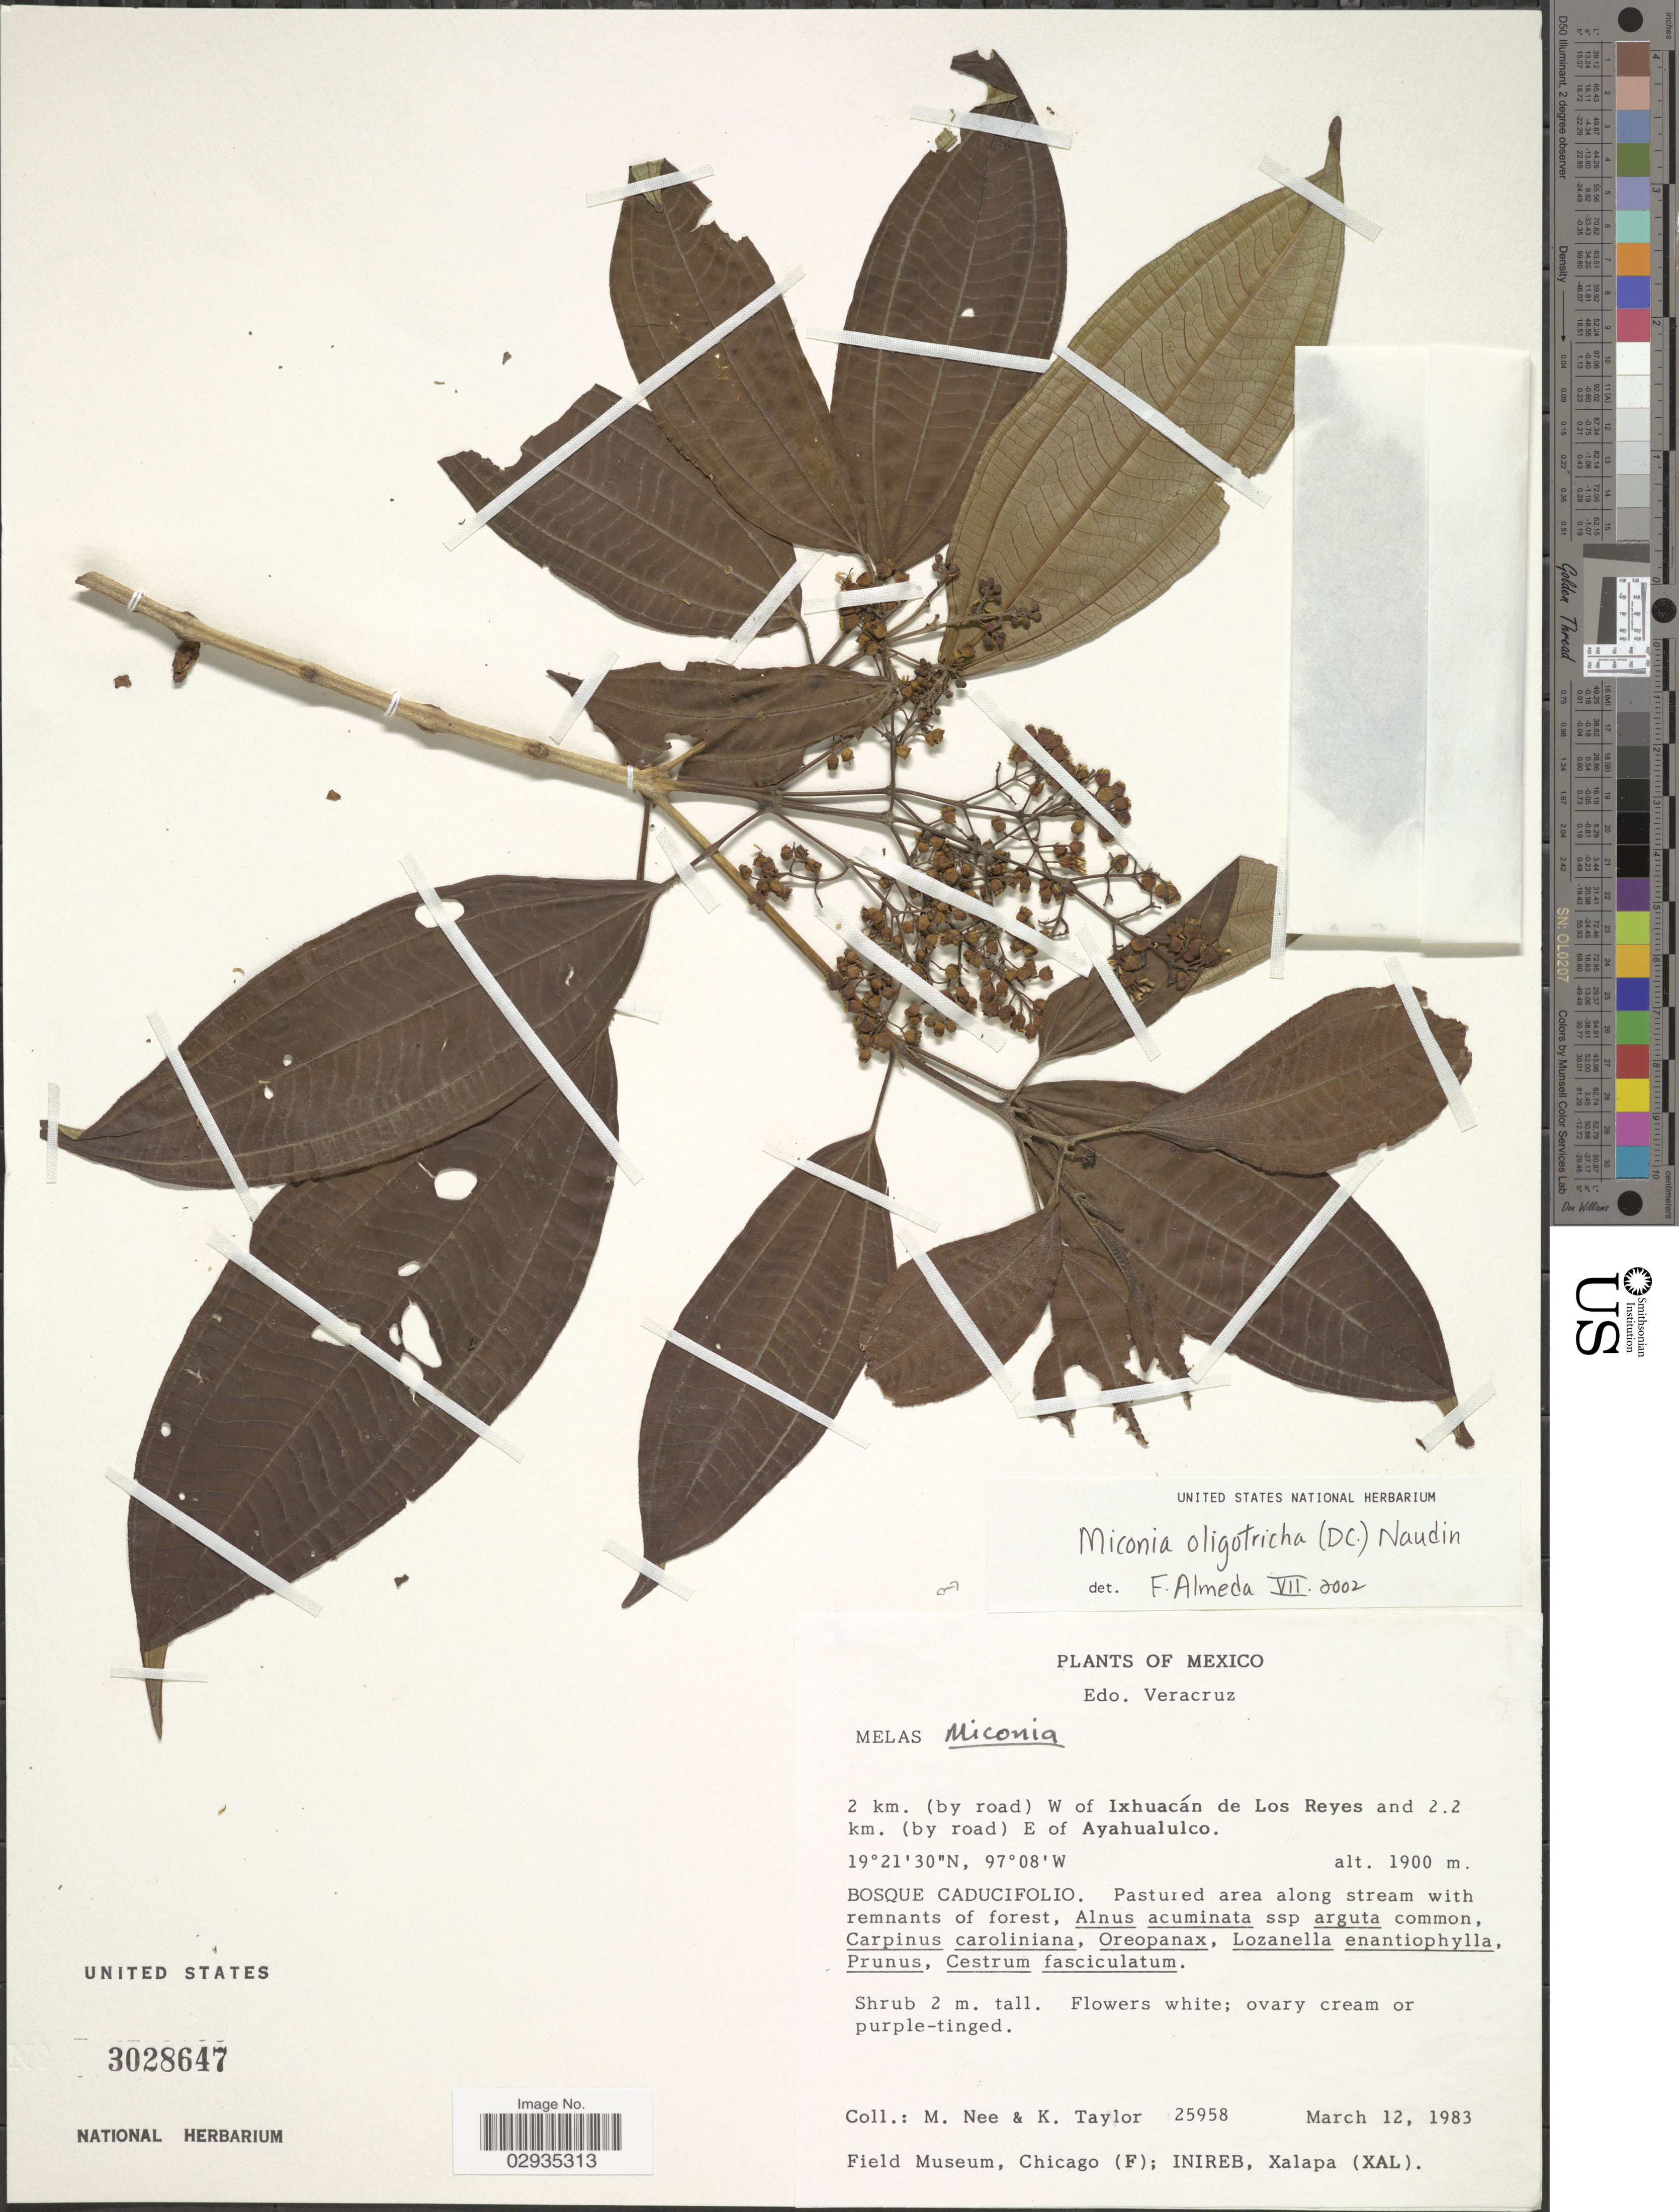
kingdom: Plantae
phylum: Tracheophyta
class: Magnoliopsida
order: Myrtales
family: Melastomataceae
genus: Miconia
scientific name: Miconia oligotricha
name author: (DC.) Naudin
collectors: M. Nee & K. Taylor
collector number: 25958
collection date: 1983-03-12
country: Mexico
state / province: Veracruz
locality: Edo. Veracruz, 2 km. (by road) W of Ixhuacán de Los Reyes and 2.2 km. (by road) E of Ayahualulco.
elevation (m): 1900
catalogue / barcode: US 3028647